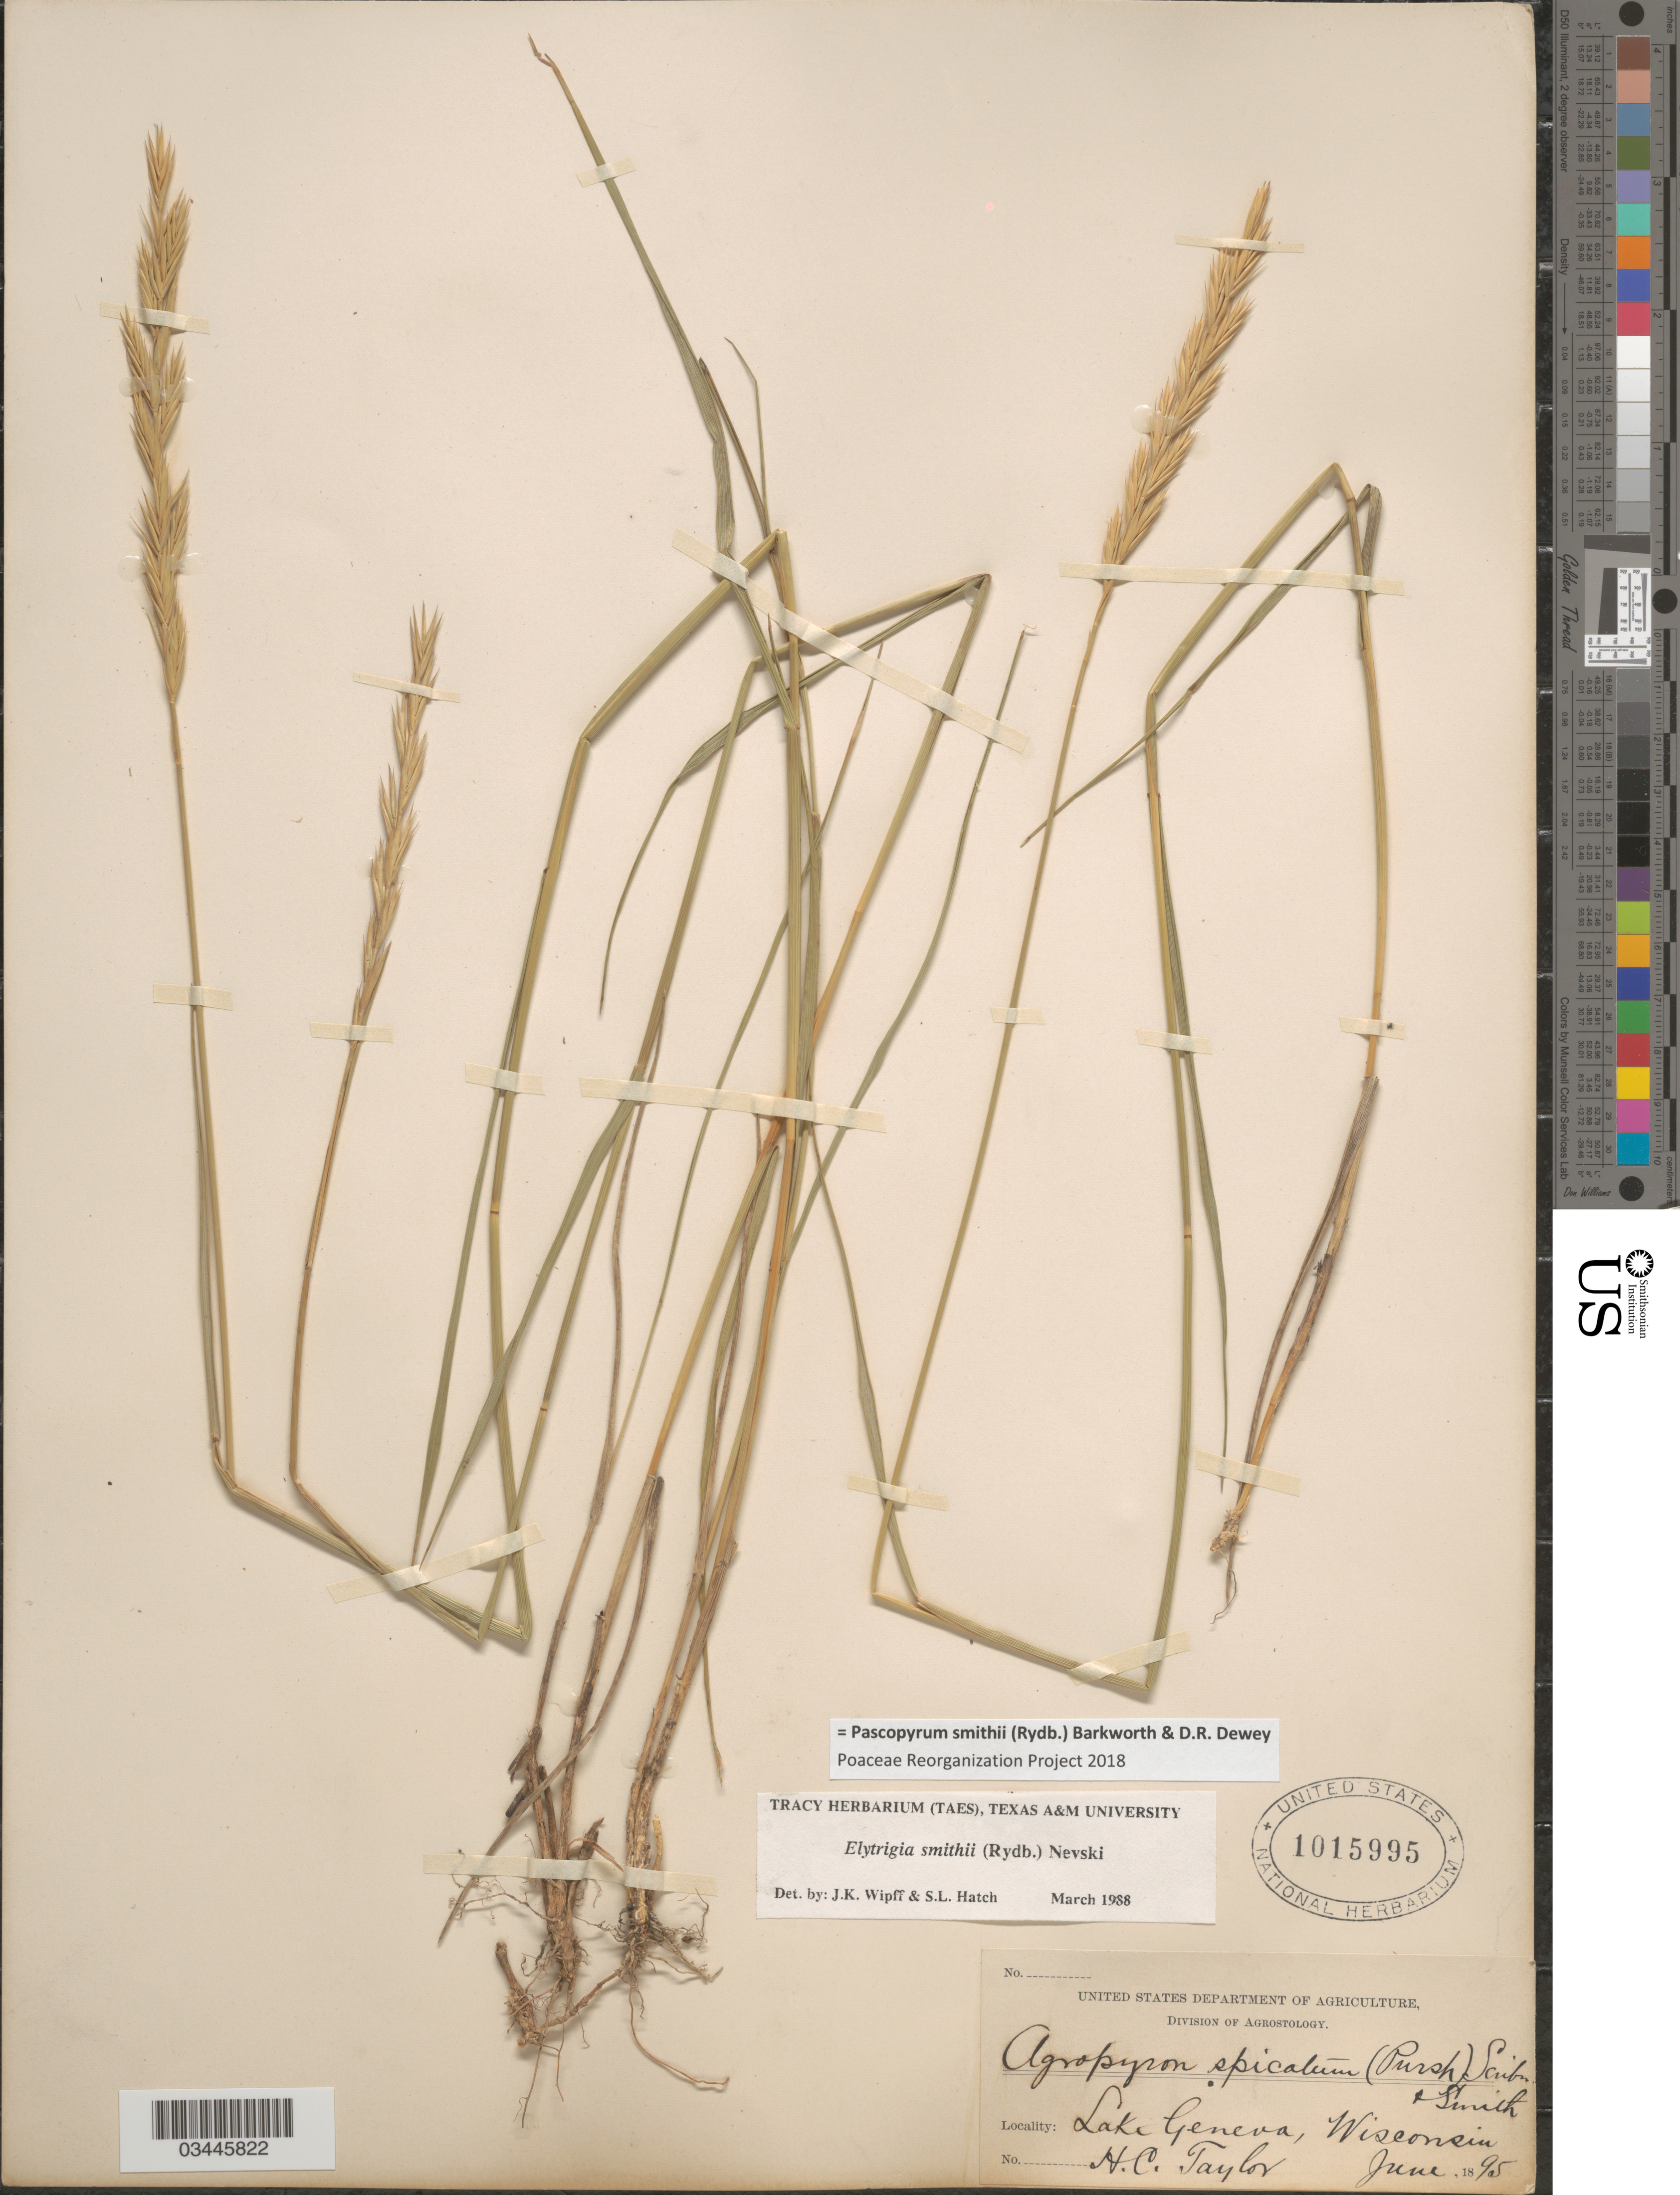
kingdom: Plantae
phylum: Tracheophyta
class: Liliopsida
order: Poales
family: Poaceae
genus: Pascopyrum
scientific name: Pascopyrum smithii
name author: (Rydb.) Barkworth & Dewey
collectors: H. Taylor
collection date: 1895-06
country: United States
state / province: Wisconsin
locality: Lake Geneva.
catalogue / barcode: US 1015995